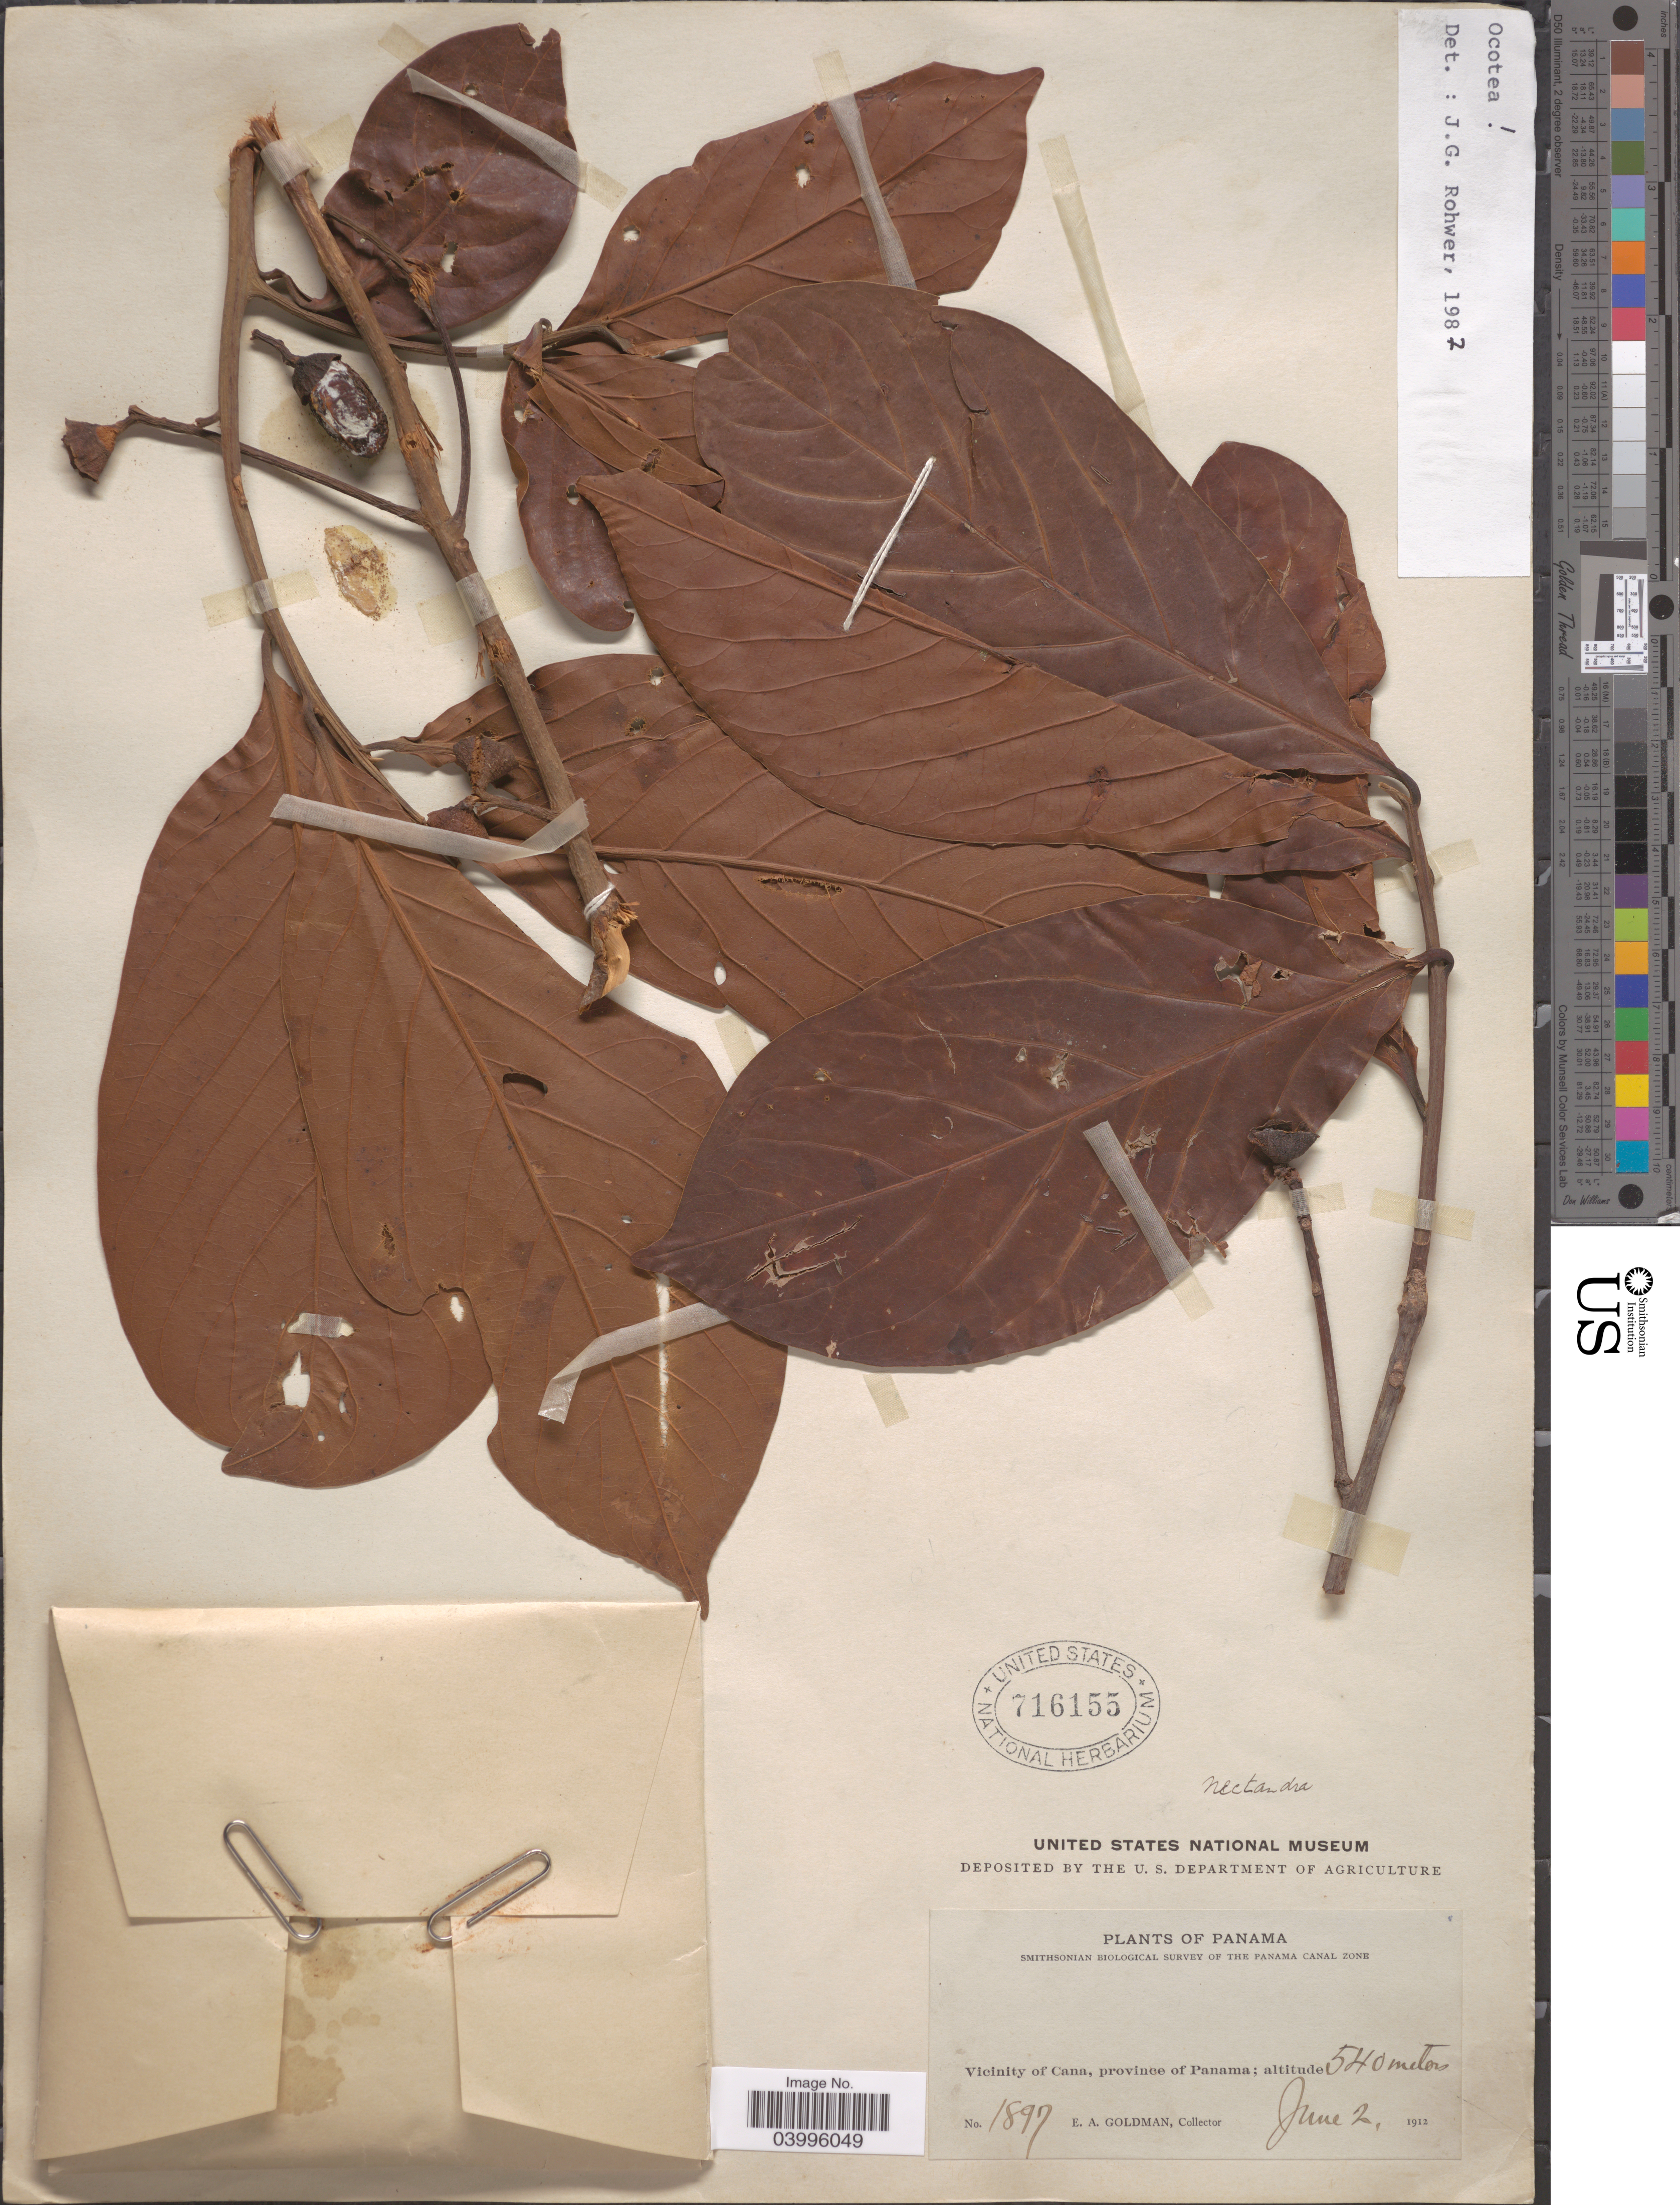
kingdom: Plantae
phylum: Tracheophyta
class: Magnoliopsida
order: Laurales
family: Lauraceae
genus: Ocotea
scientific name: Ocotea sp.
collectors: E. A. Goldman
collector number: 1897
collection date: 1912-06-02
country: Panama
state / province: Panamá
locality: Vicinity of Cana.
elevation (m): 540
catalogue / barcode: US 716155